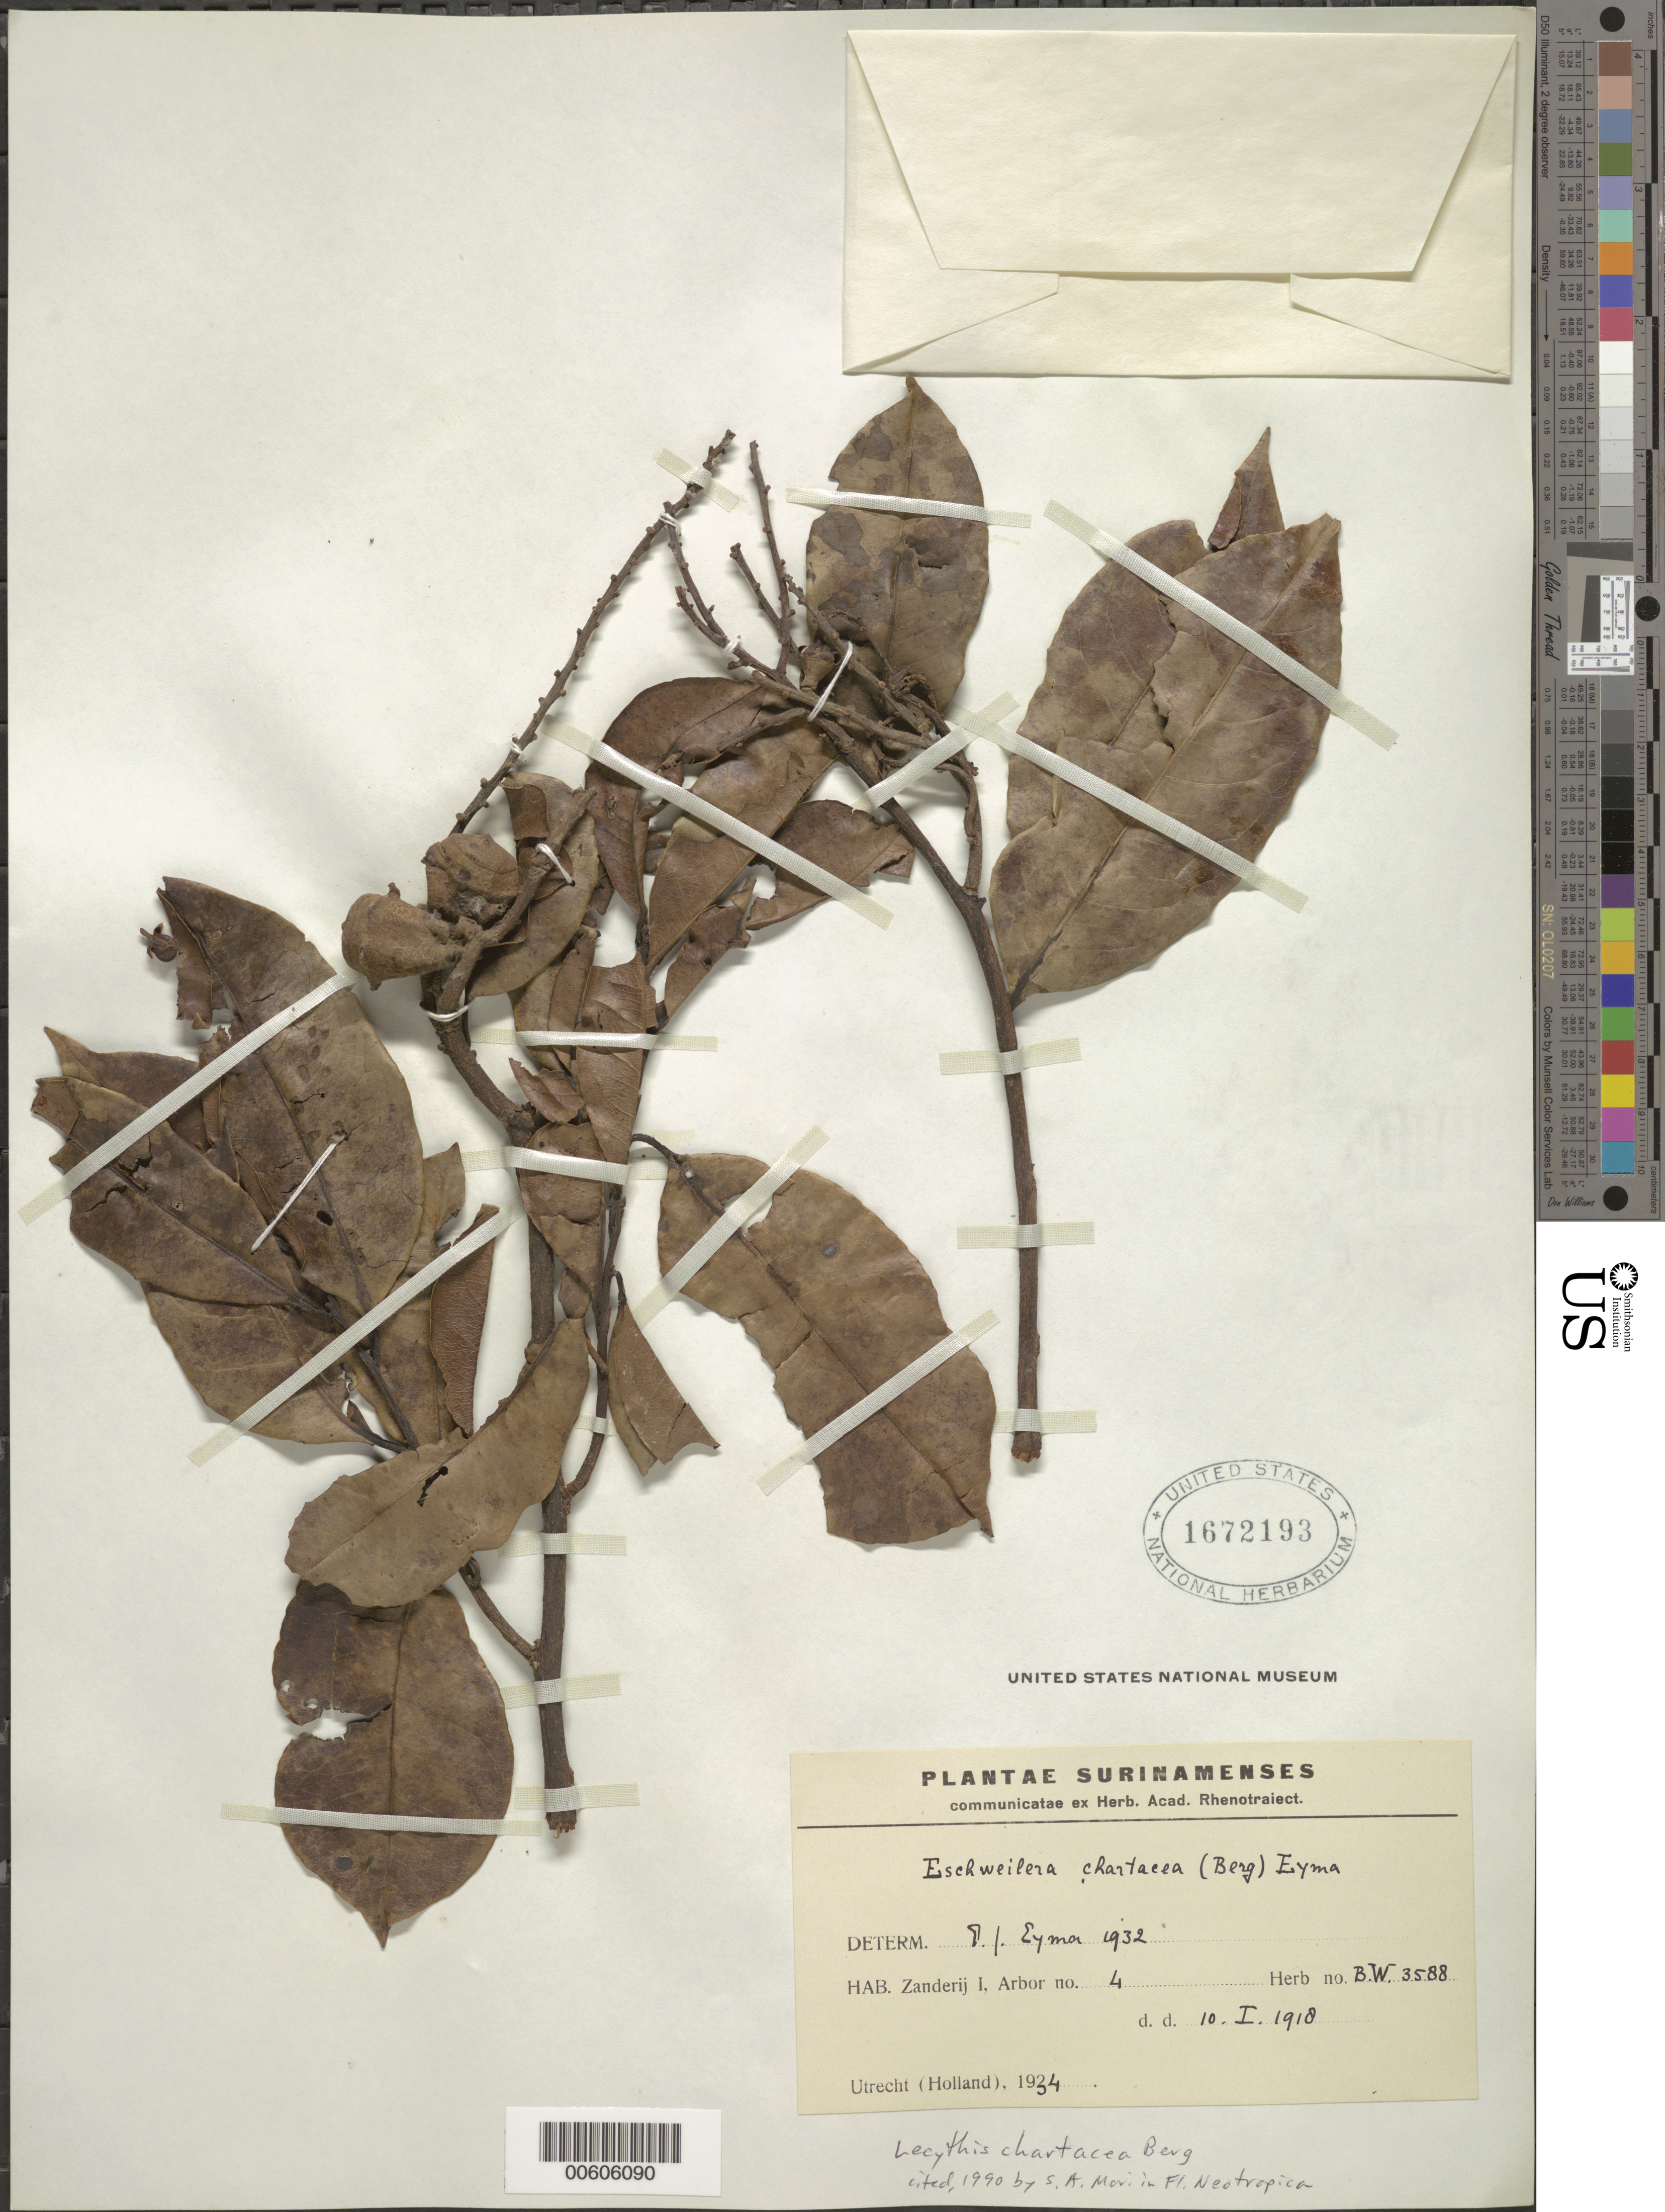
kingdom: Plantae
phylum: Tracheophyta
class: Magnoliopsida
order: Ericales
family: Lecythidaceae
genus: Lecythis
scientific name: Lecythis chartacea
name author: O. Berg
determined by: Mori, Scott A.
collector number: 3588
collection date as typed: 10-Jan-18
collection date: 1918-01-10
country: Suriname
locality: Zanderij I., Forest Reserve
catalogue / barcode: US 1672193